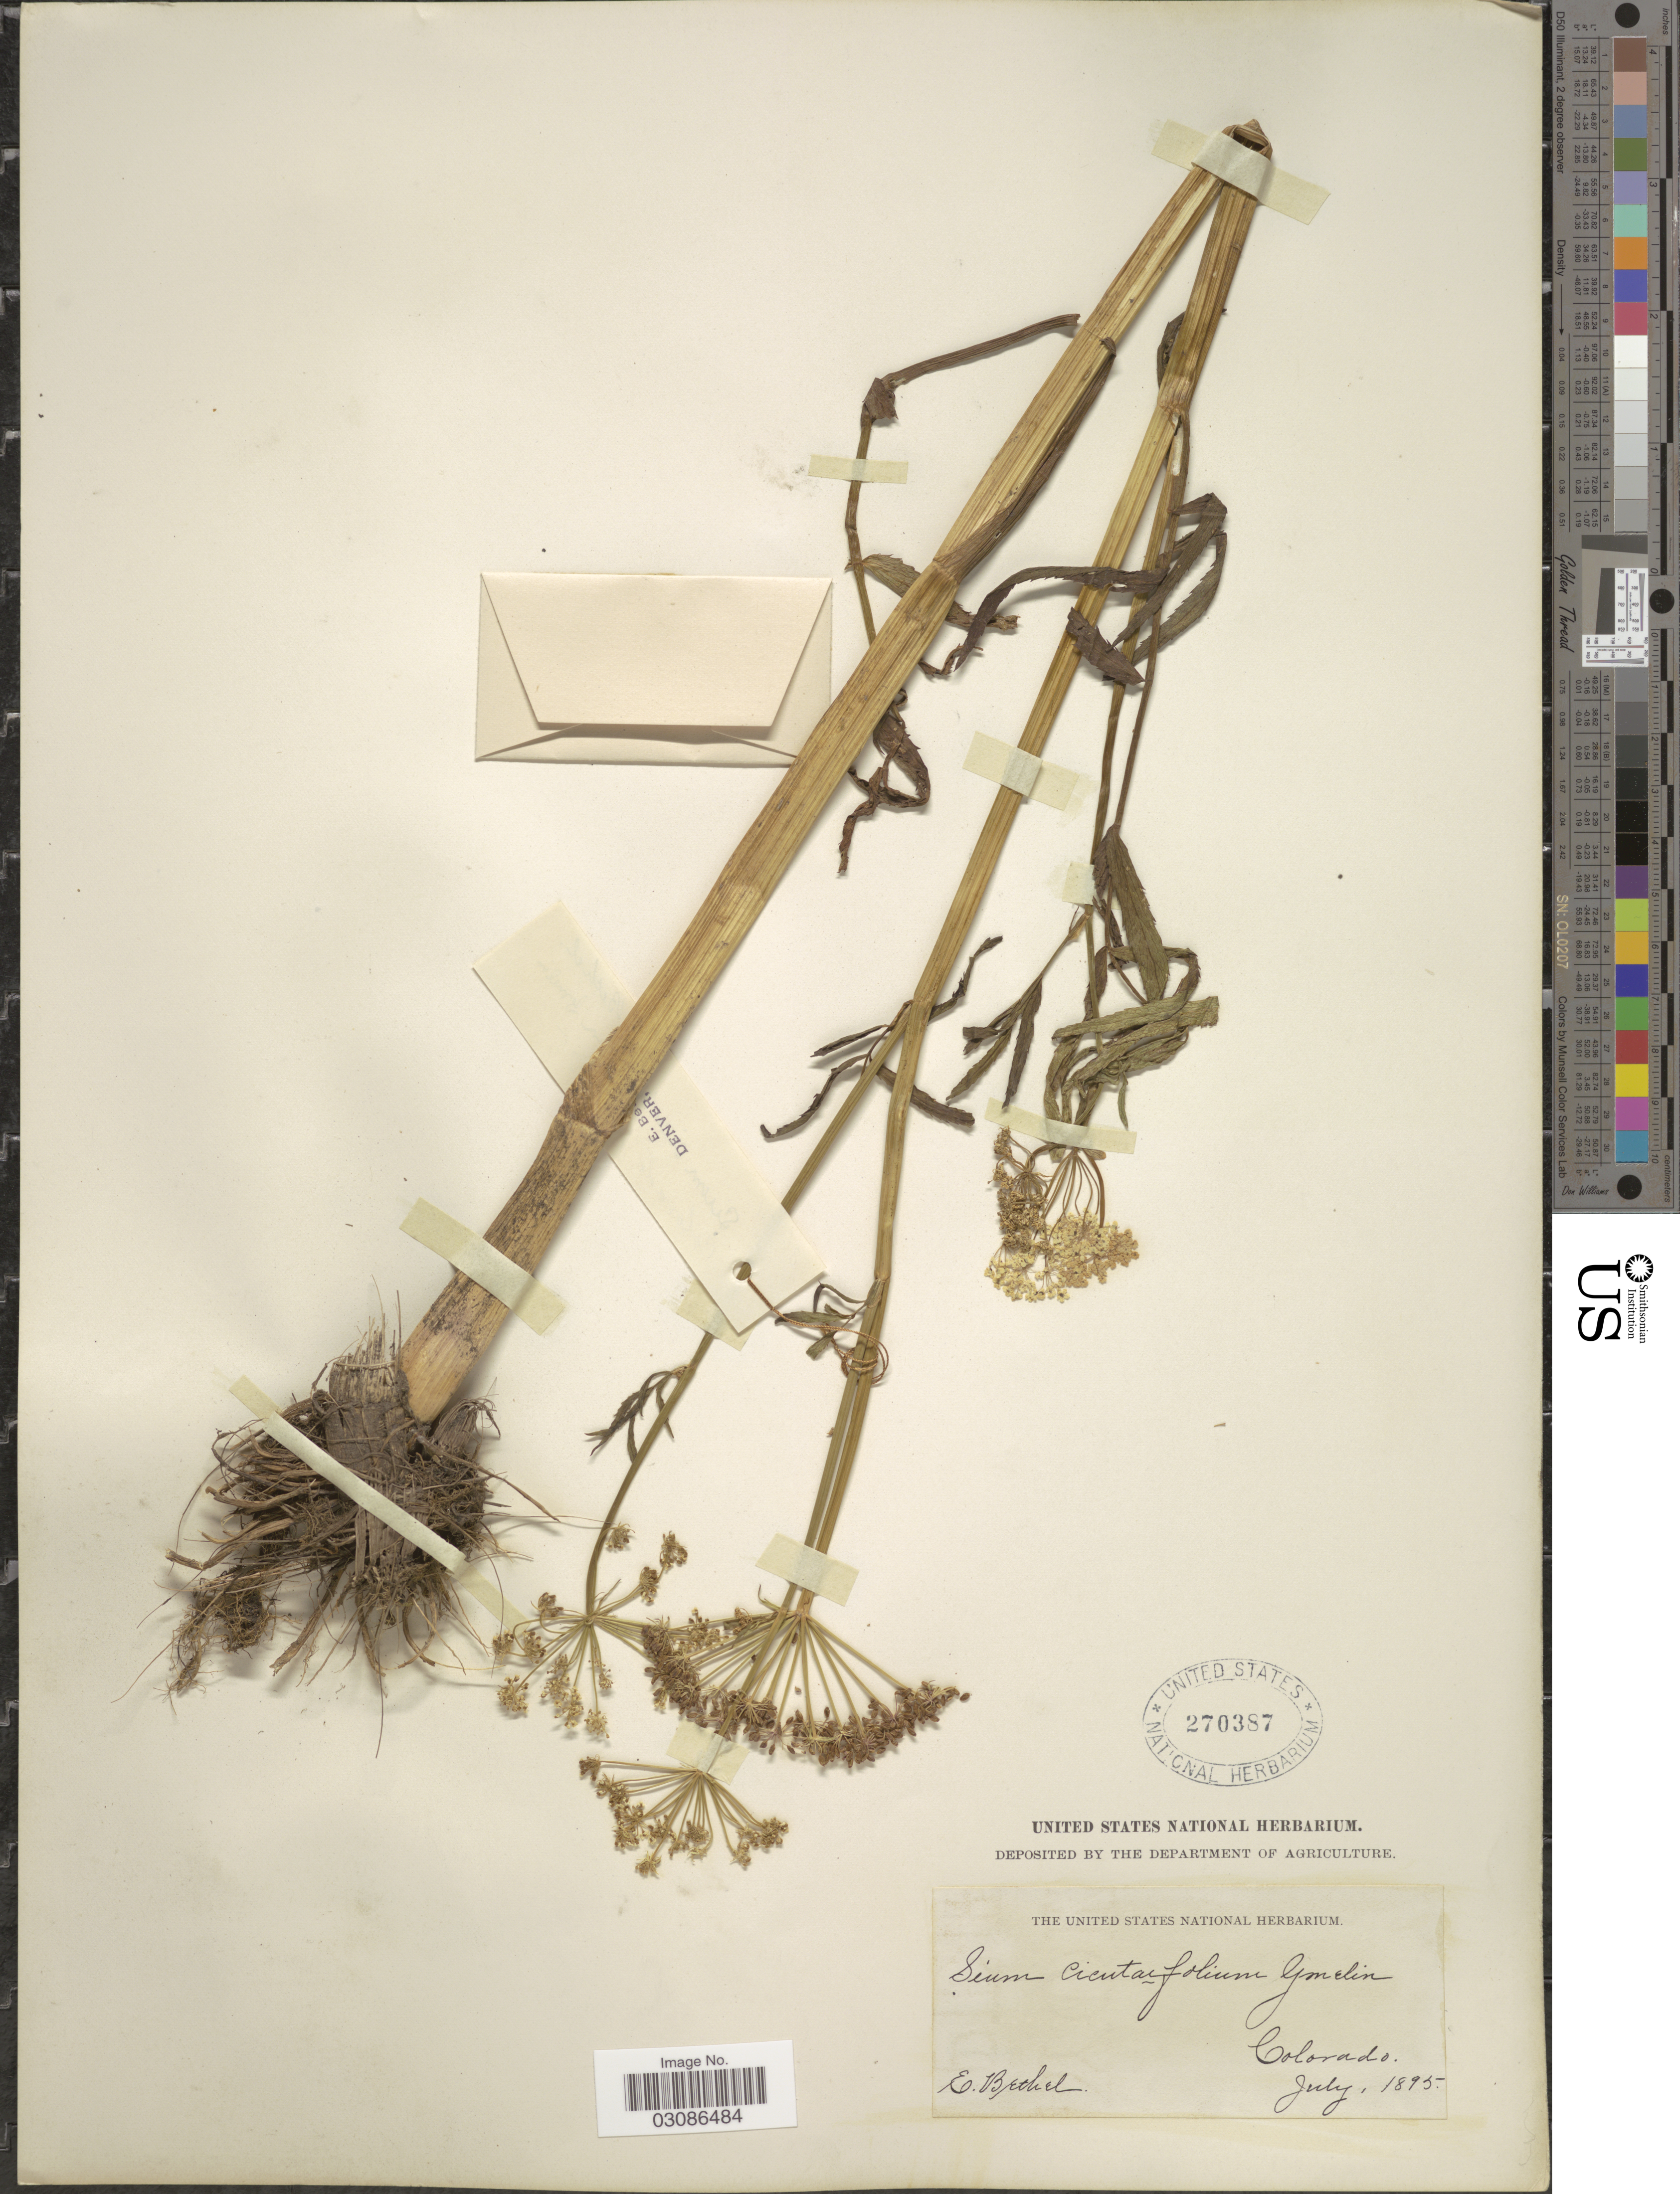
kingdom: Plantae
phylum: Tracheophyta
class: Magnoliopsida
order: Apiales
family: Apiaceae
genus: Sium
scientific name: Sium suave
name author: Walter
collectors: E. Bethel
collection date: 1895-07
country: United States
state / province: Colorado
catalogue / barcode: US 270387